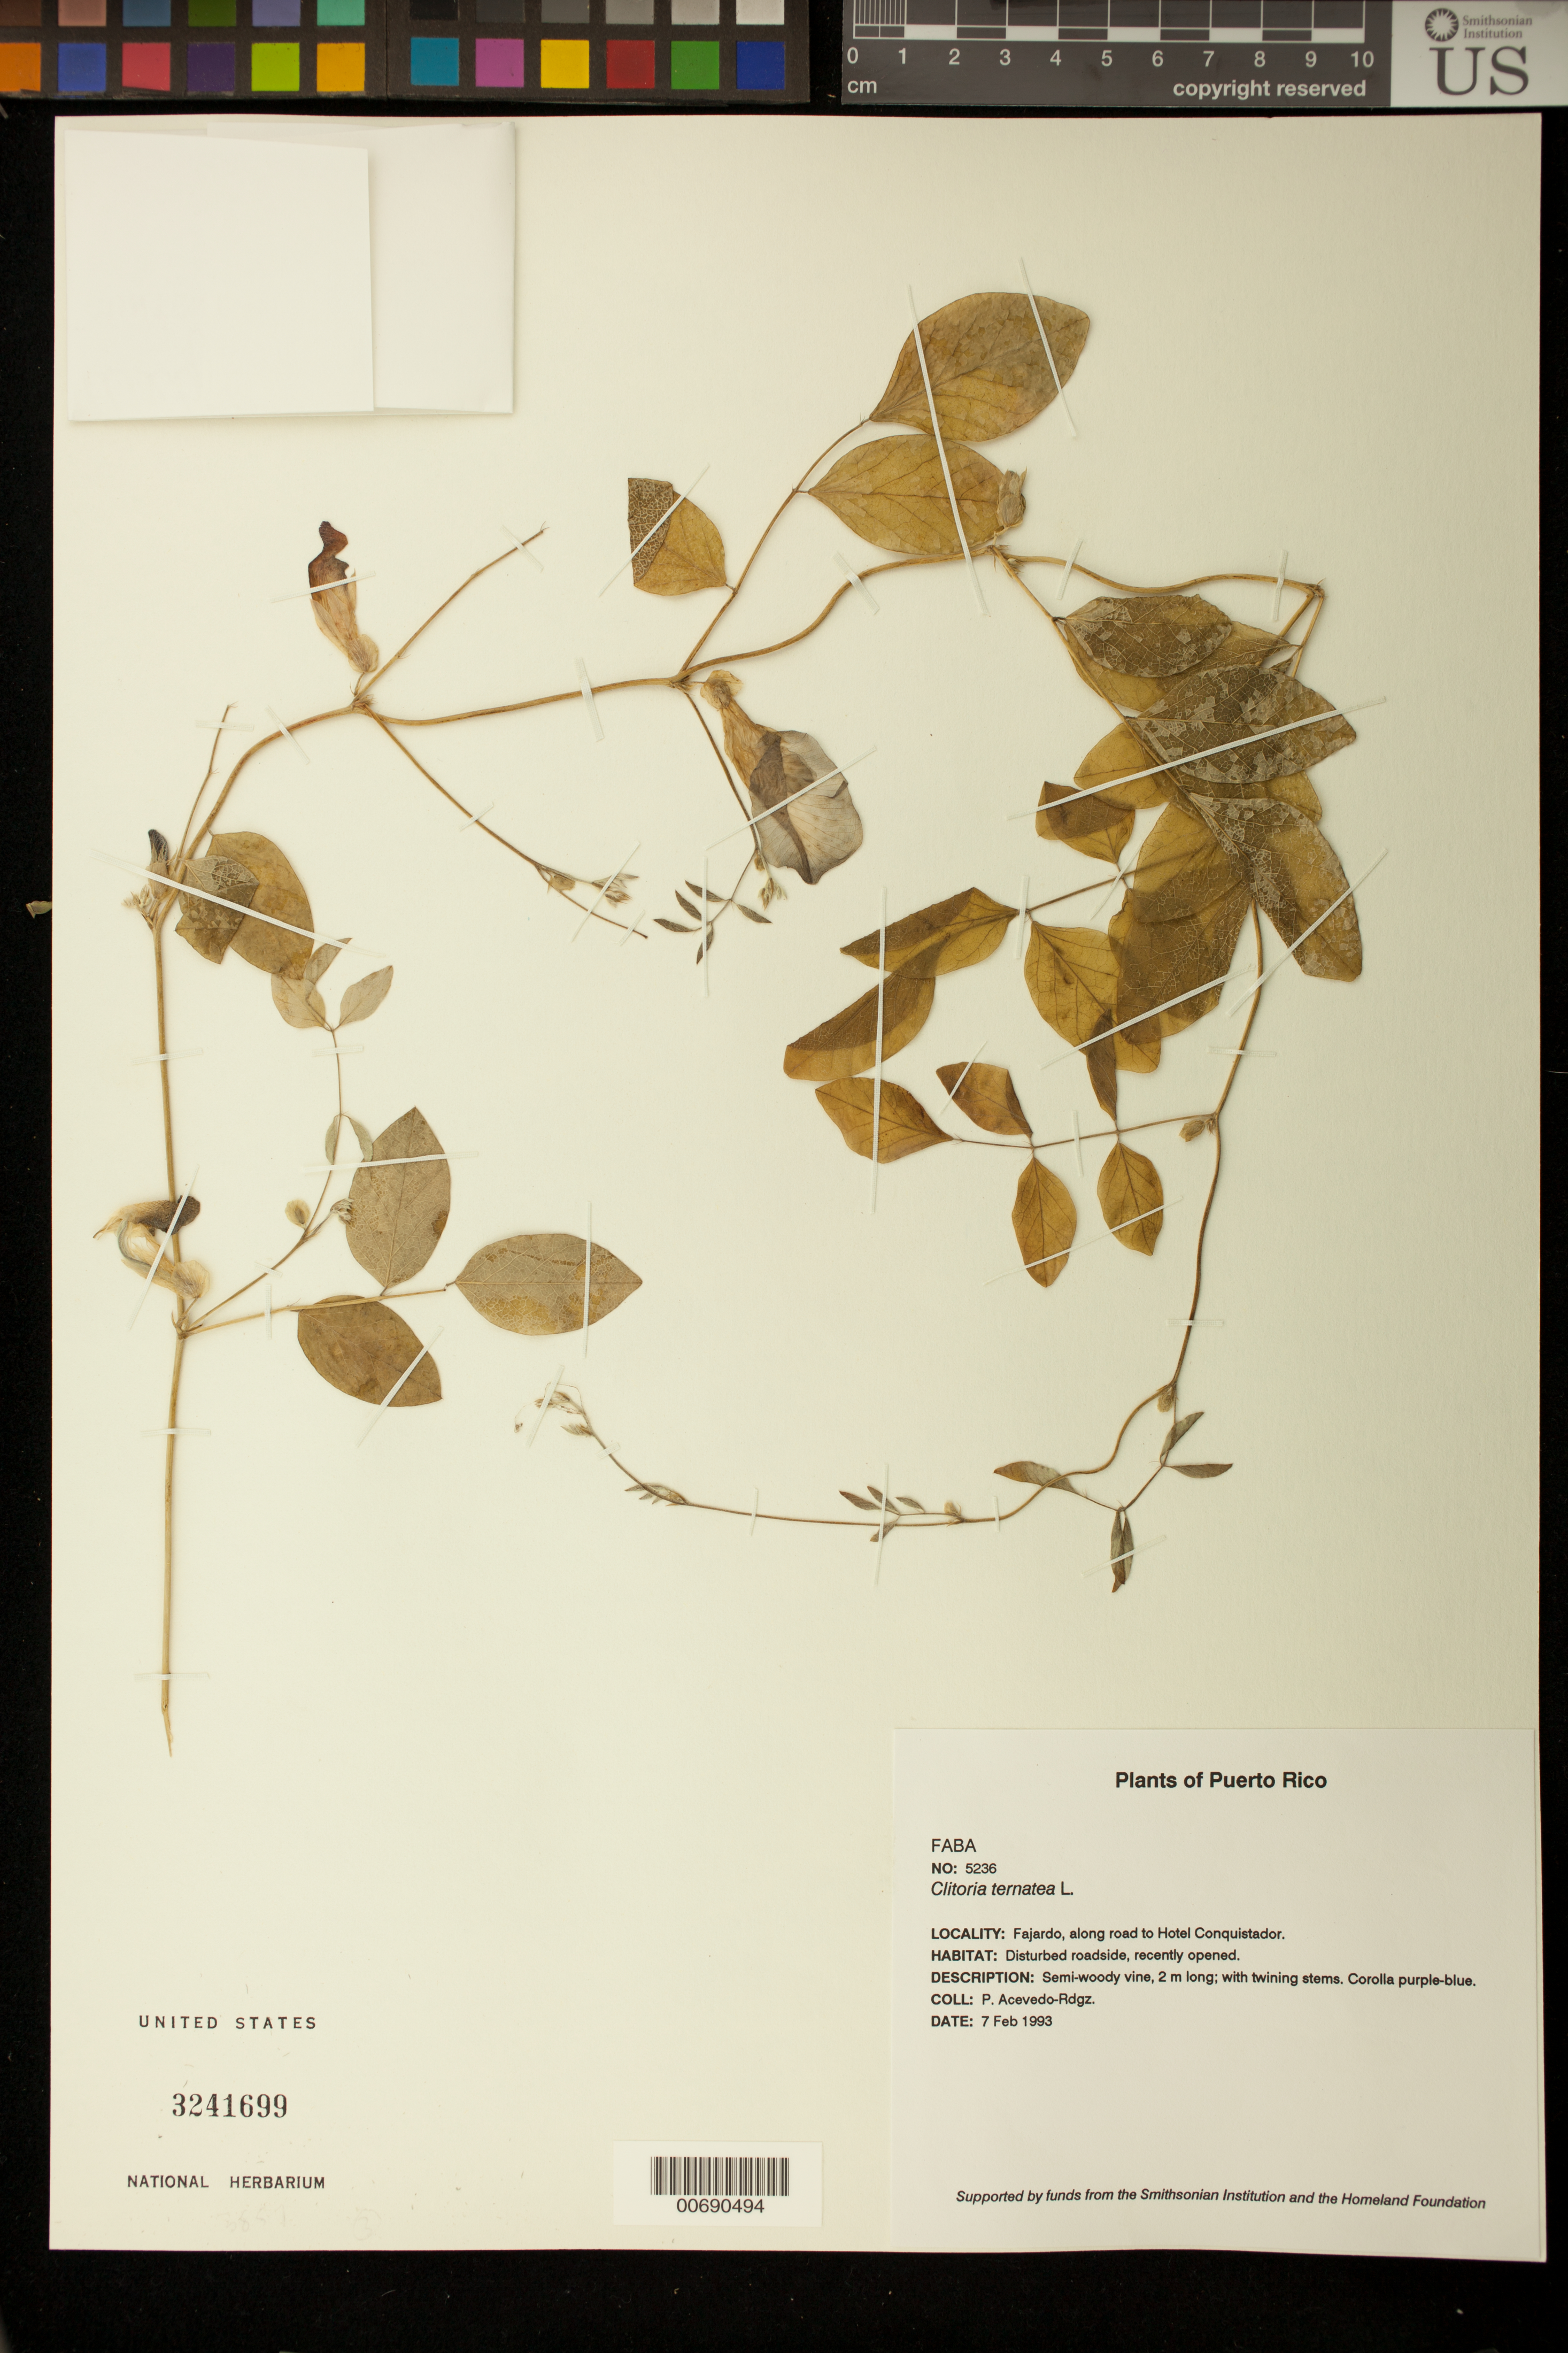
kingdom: Plantae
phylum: Tracheophyta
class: Magnoliopsida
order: Fabales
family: Fabaceae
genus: Clitoria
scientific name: Clitoria ternatea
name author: L.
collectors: P. Acevedo-Rodr.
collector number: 5236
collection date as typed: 07 Feb 1993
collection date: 1993-02-07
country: Puerto Rico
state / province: Fajardo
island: Puerto Rico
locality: Fajardo; along road to Hotel Conquistador.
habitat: Disturbed roadside, recently opened.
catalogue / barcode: US 3241699